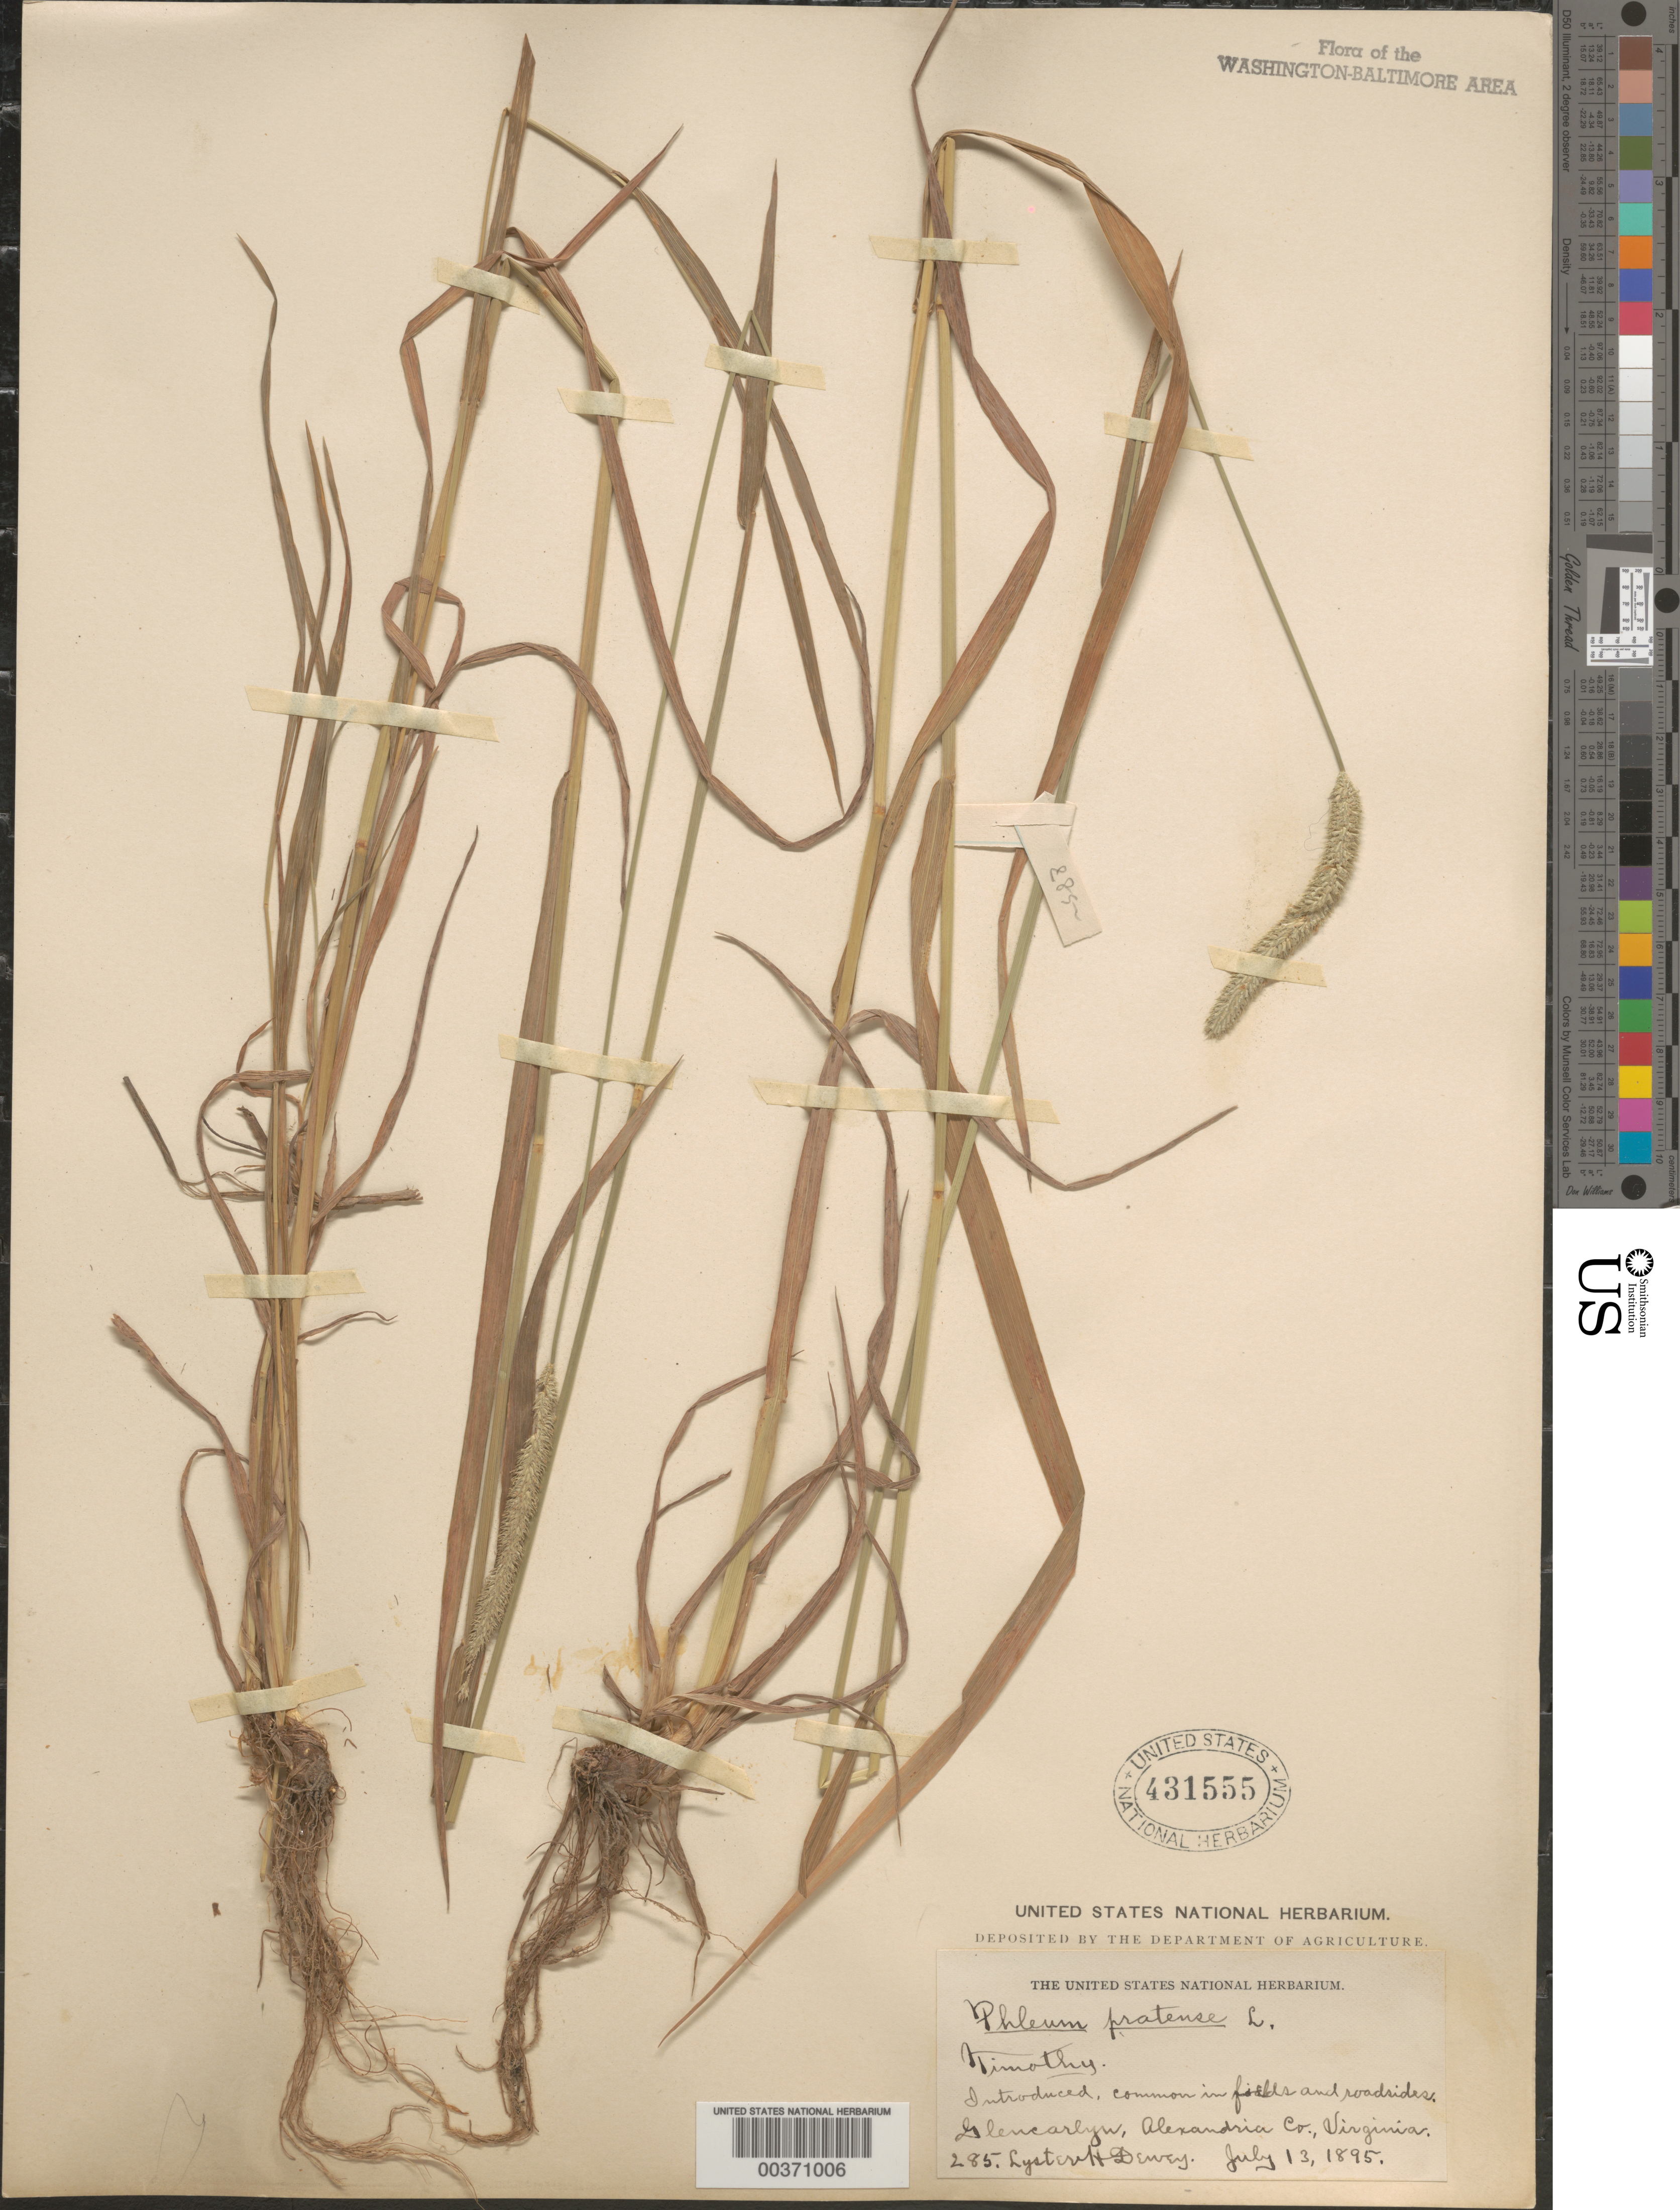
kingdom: Plantae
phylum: Tracheophyta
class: Liliopsida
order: Poales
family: Poaceae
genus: Phleum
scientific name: Phleum pratense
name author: L.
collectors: L. H. Dewey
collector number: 285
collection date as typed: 13 Jul 1895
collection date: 1895-07-13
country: United States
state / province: Virginia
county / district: Arlington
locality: Glencarlyn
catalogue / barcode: US 431555